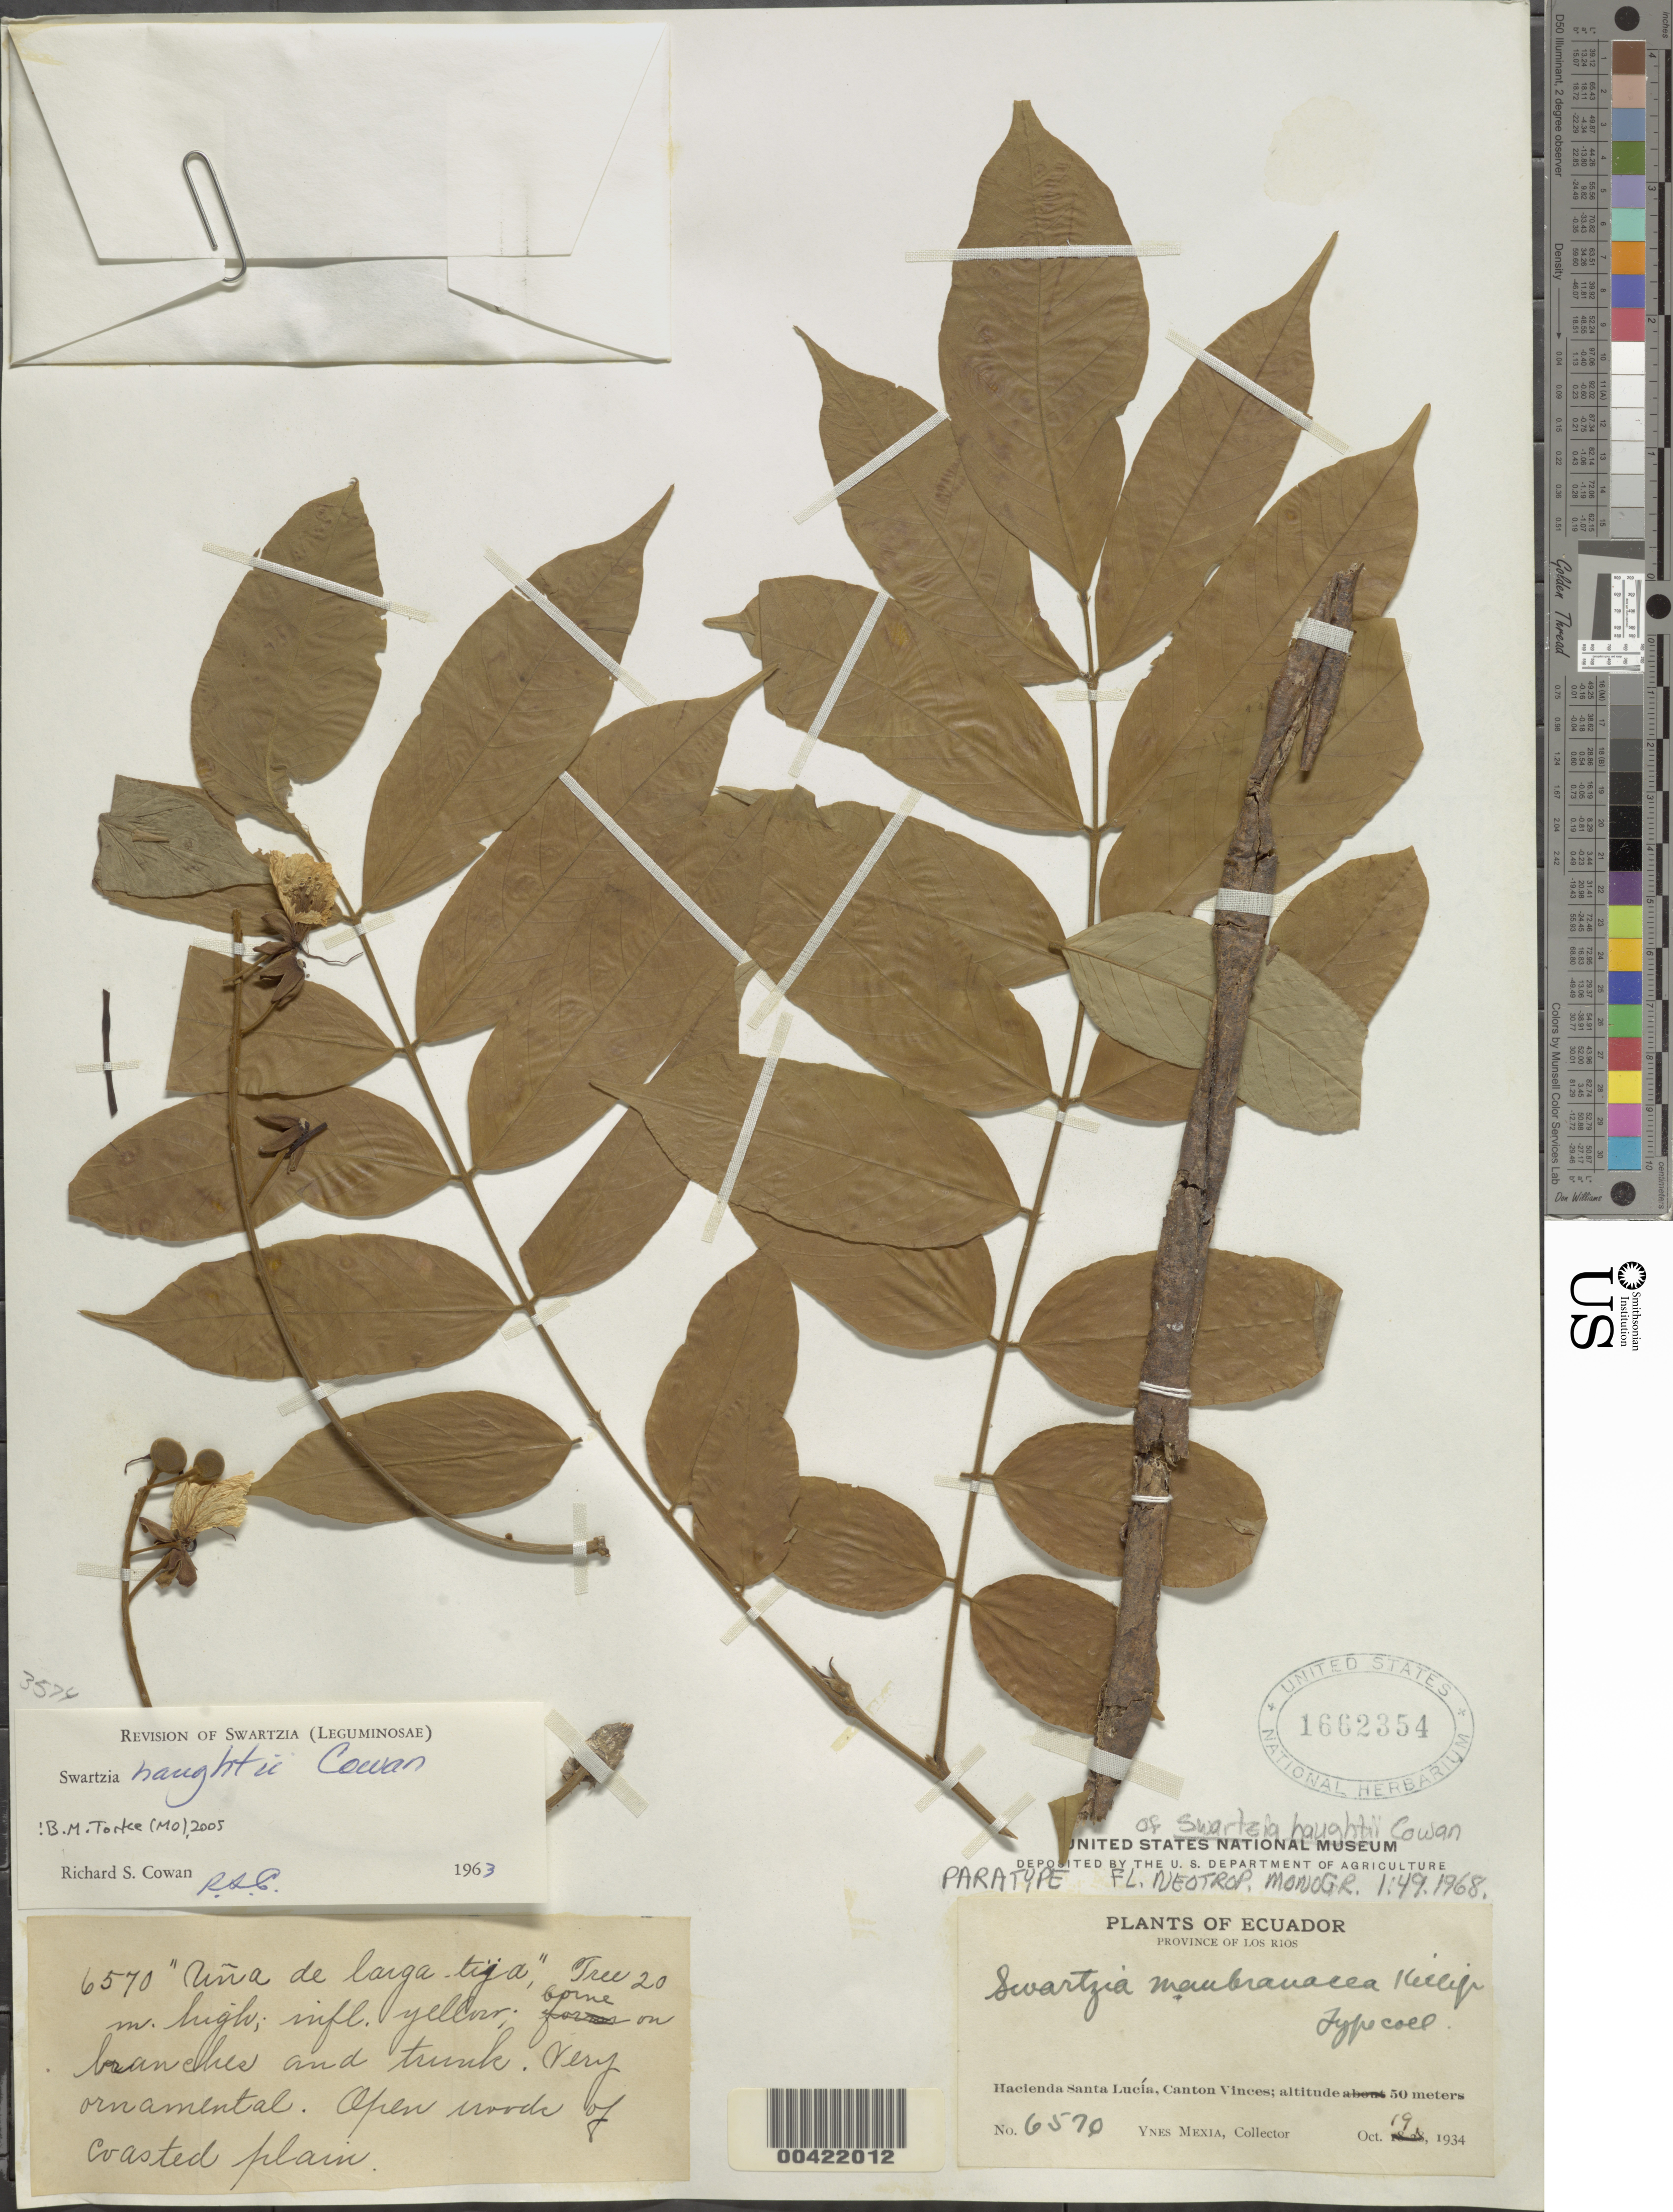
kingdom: Plantae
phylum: Tracheophyta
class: Magnoliopsida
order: Fabales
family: Fabaceae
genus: Swartzia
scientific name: Swartzia haughtii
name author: R.S. Cowan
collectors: Y. Mexia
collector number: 6570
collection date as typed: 19 Oct 1934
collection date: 1934-10-19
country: Ecuador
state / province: Los Ríos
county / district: Vinces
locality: Hacienda Santa Lucia, Canton Vinces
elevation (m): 50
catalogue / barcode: US 1662354